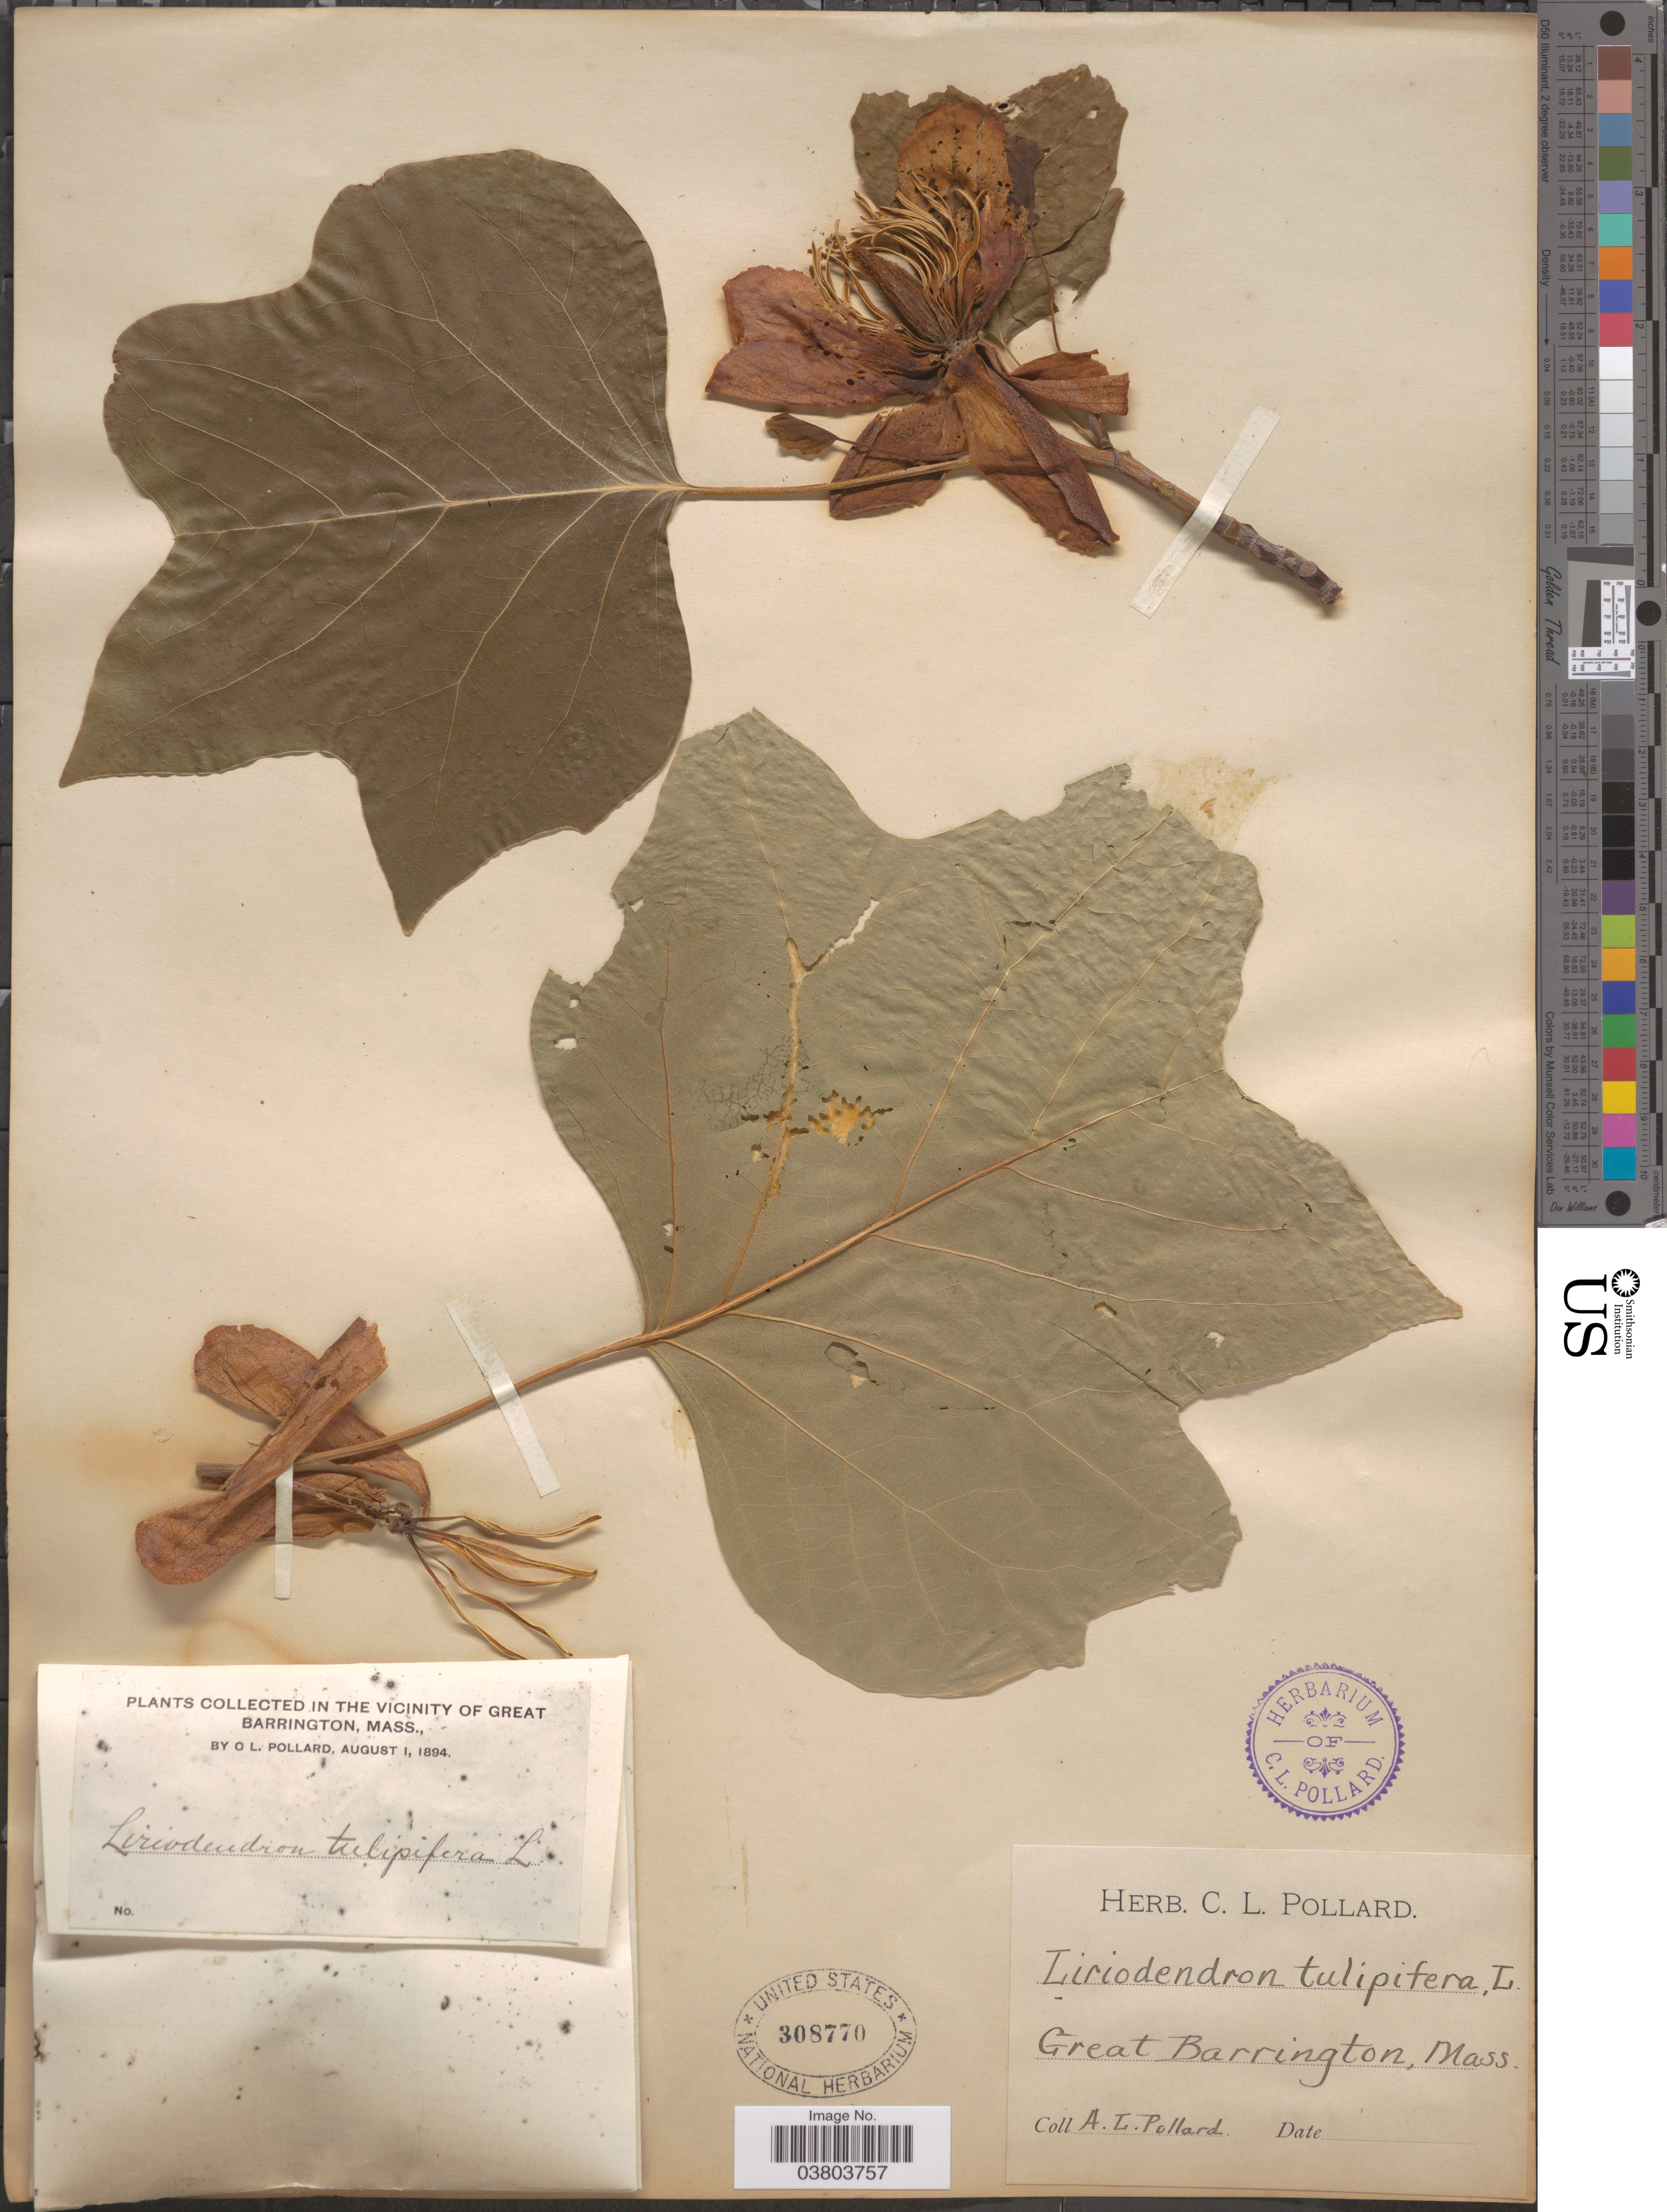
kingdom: Plantae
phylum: Tracheophyta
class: Magnoliopsida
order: Magnoliales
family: Magnoliaceae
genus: Liriodendron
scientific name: Liriodendron tulipifera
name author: L.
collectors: C. L. Pollard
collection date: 1894-08-01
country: United States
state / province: Massachusetts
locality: In the Vicinity of Great Barrington.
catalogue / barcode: US 308770